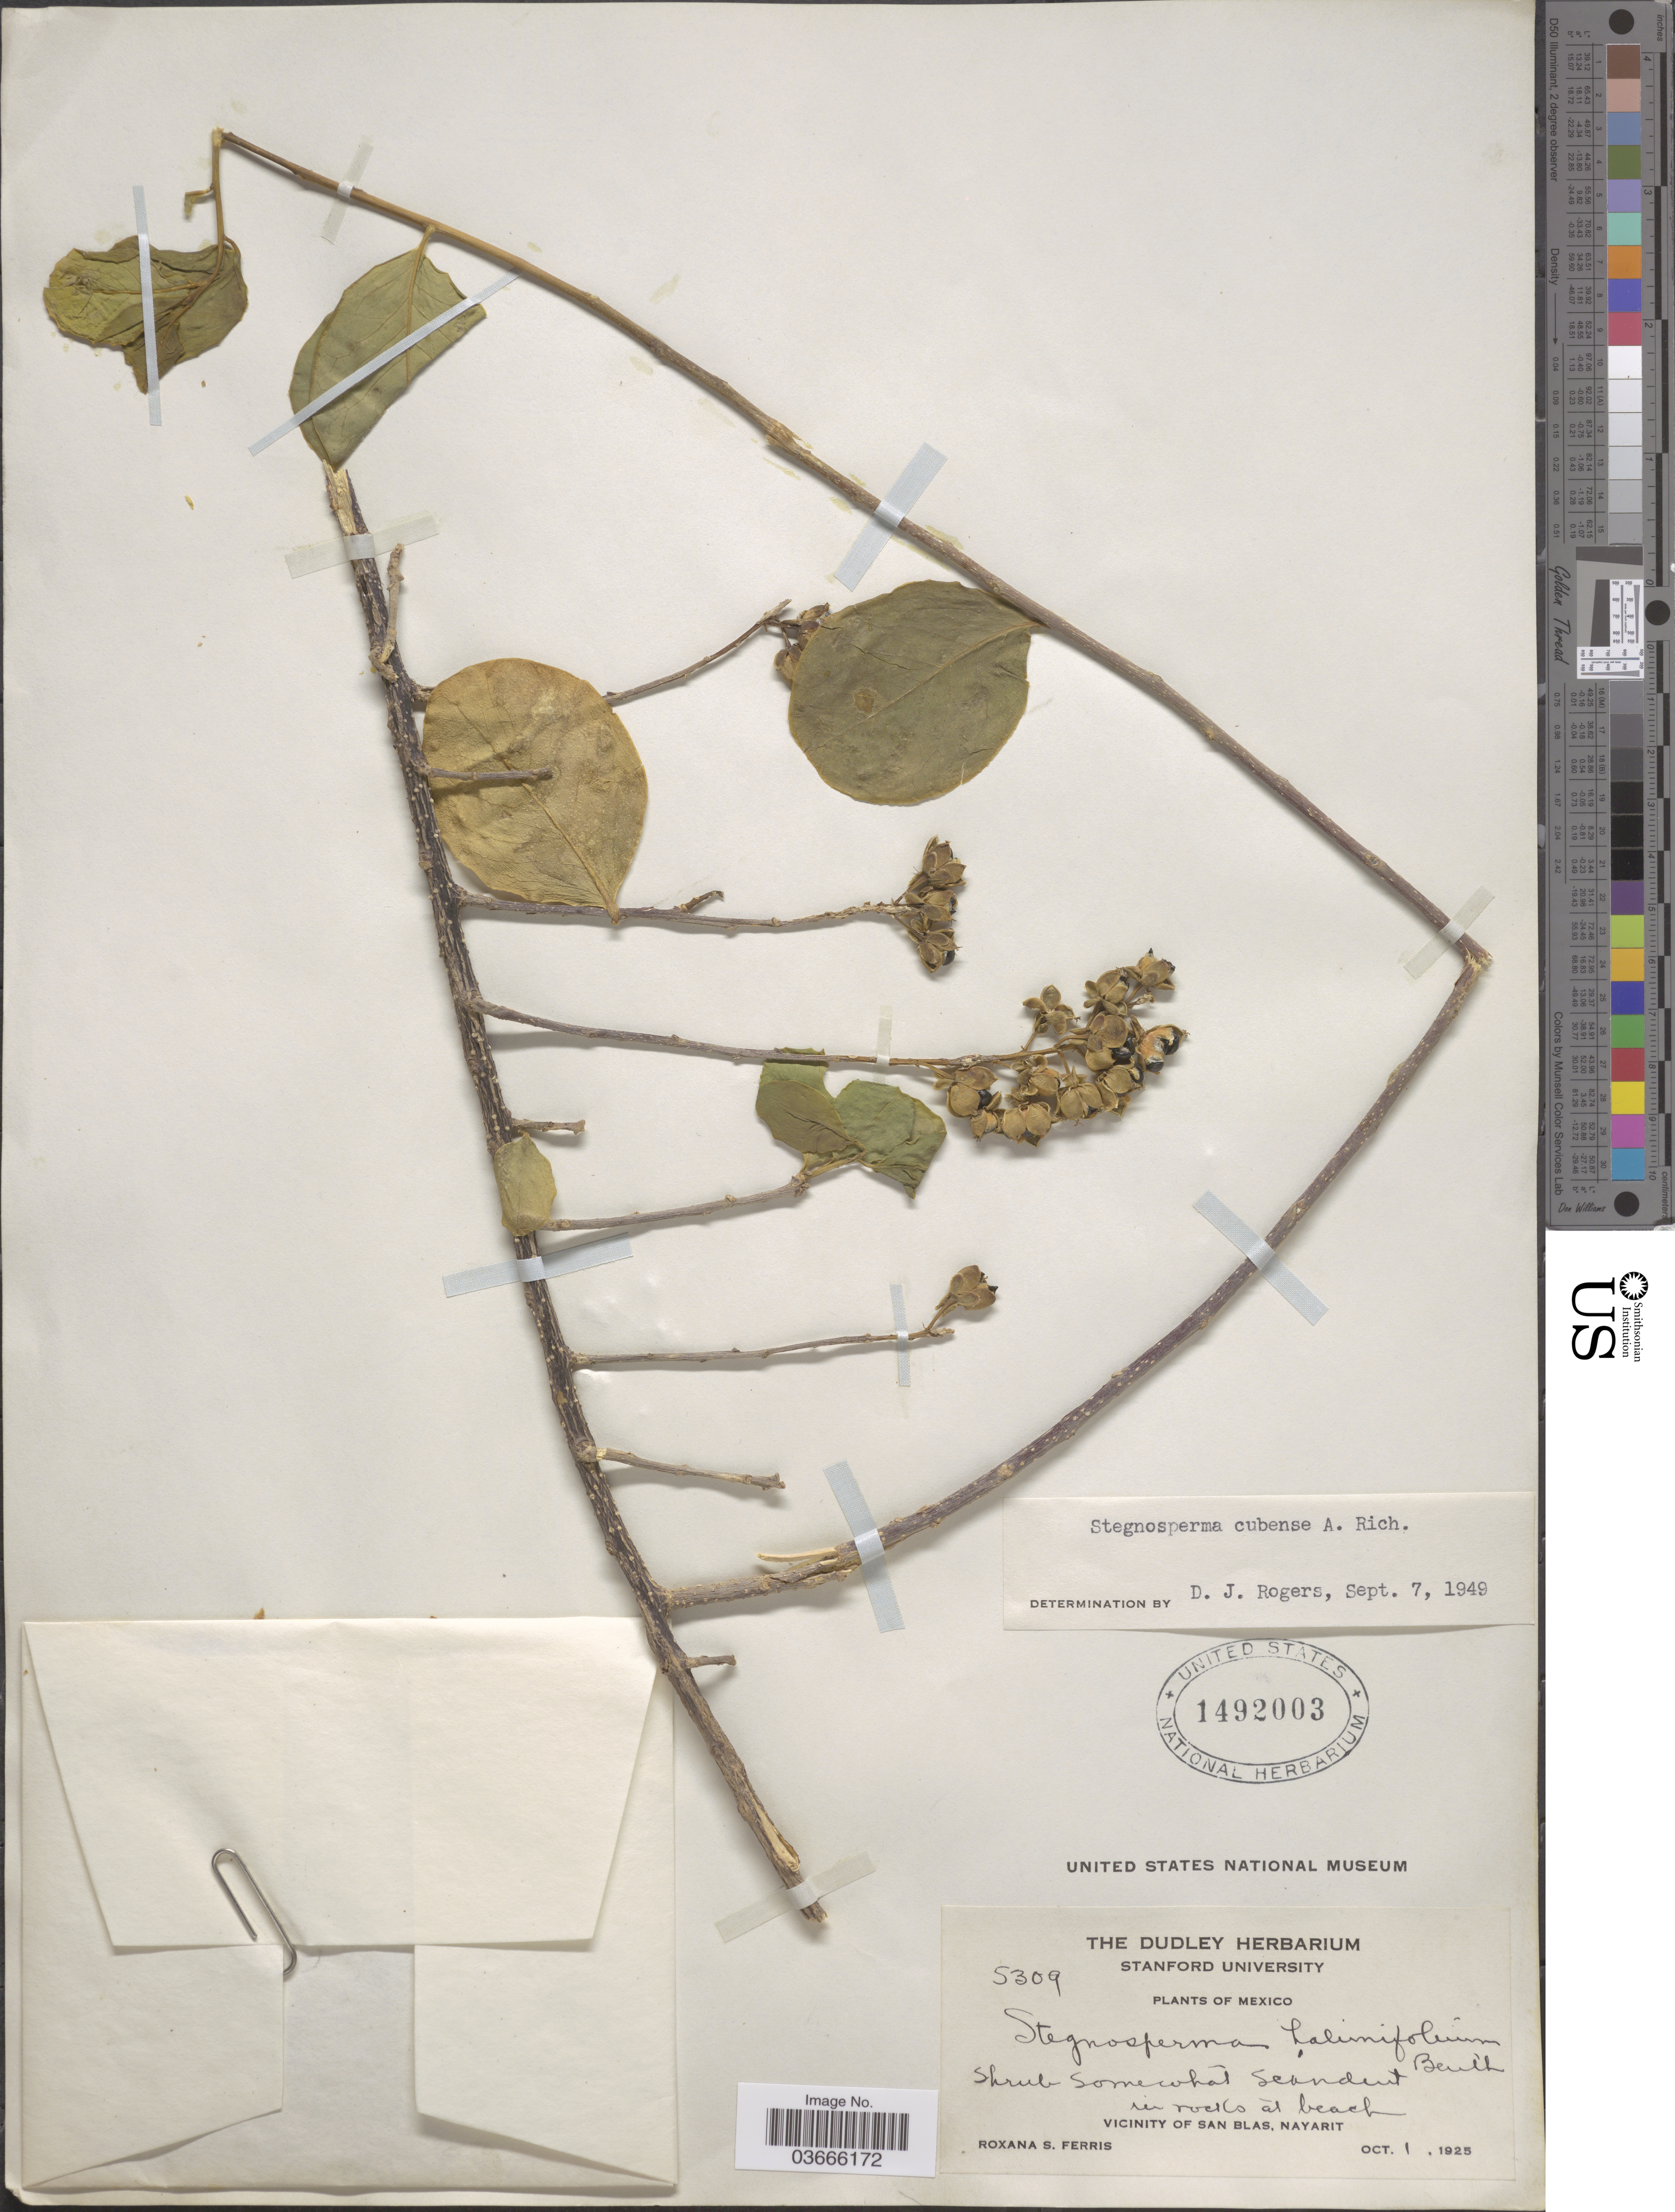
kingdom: Plantae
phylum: Tracheophyta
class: Magnoliopsida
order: Caryophyllales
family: Stegnospermataceae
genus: Stegnosperma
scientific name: Stegnosperma cubense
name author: A. Rich.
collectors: R. S. Ferris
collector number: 5309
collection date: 1925-10-01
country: Mexico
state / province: Nayarit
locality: In rocks at beach. Vicinity of San Blas.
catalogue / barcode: US 1492003